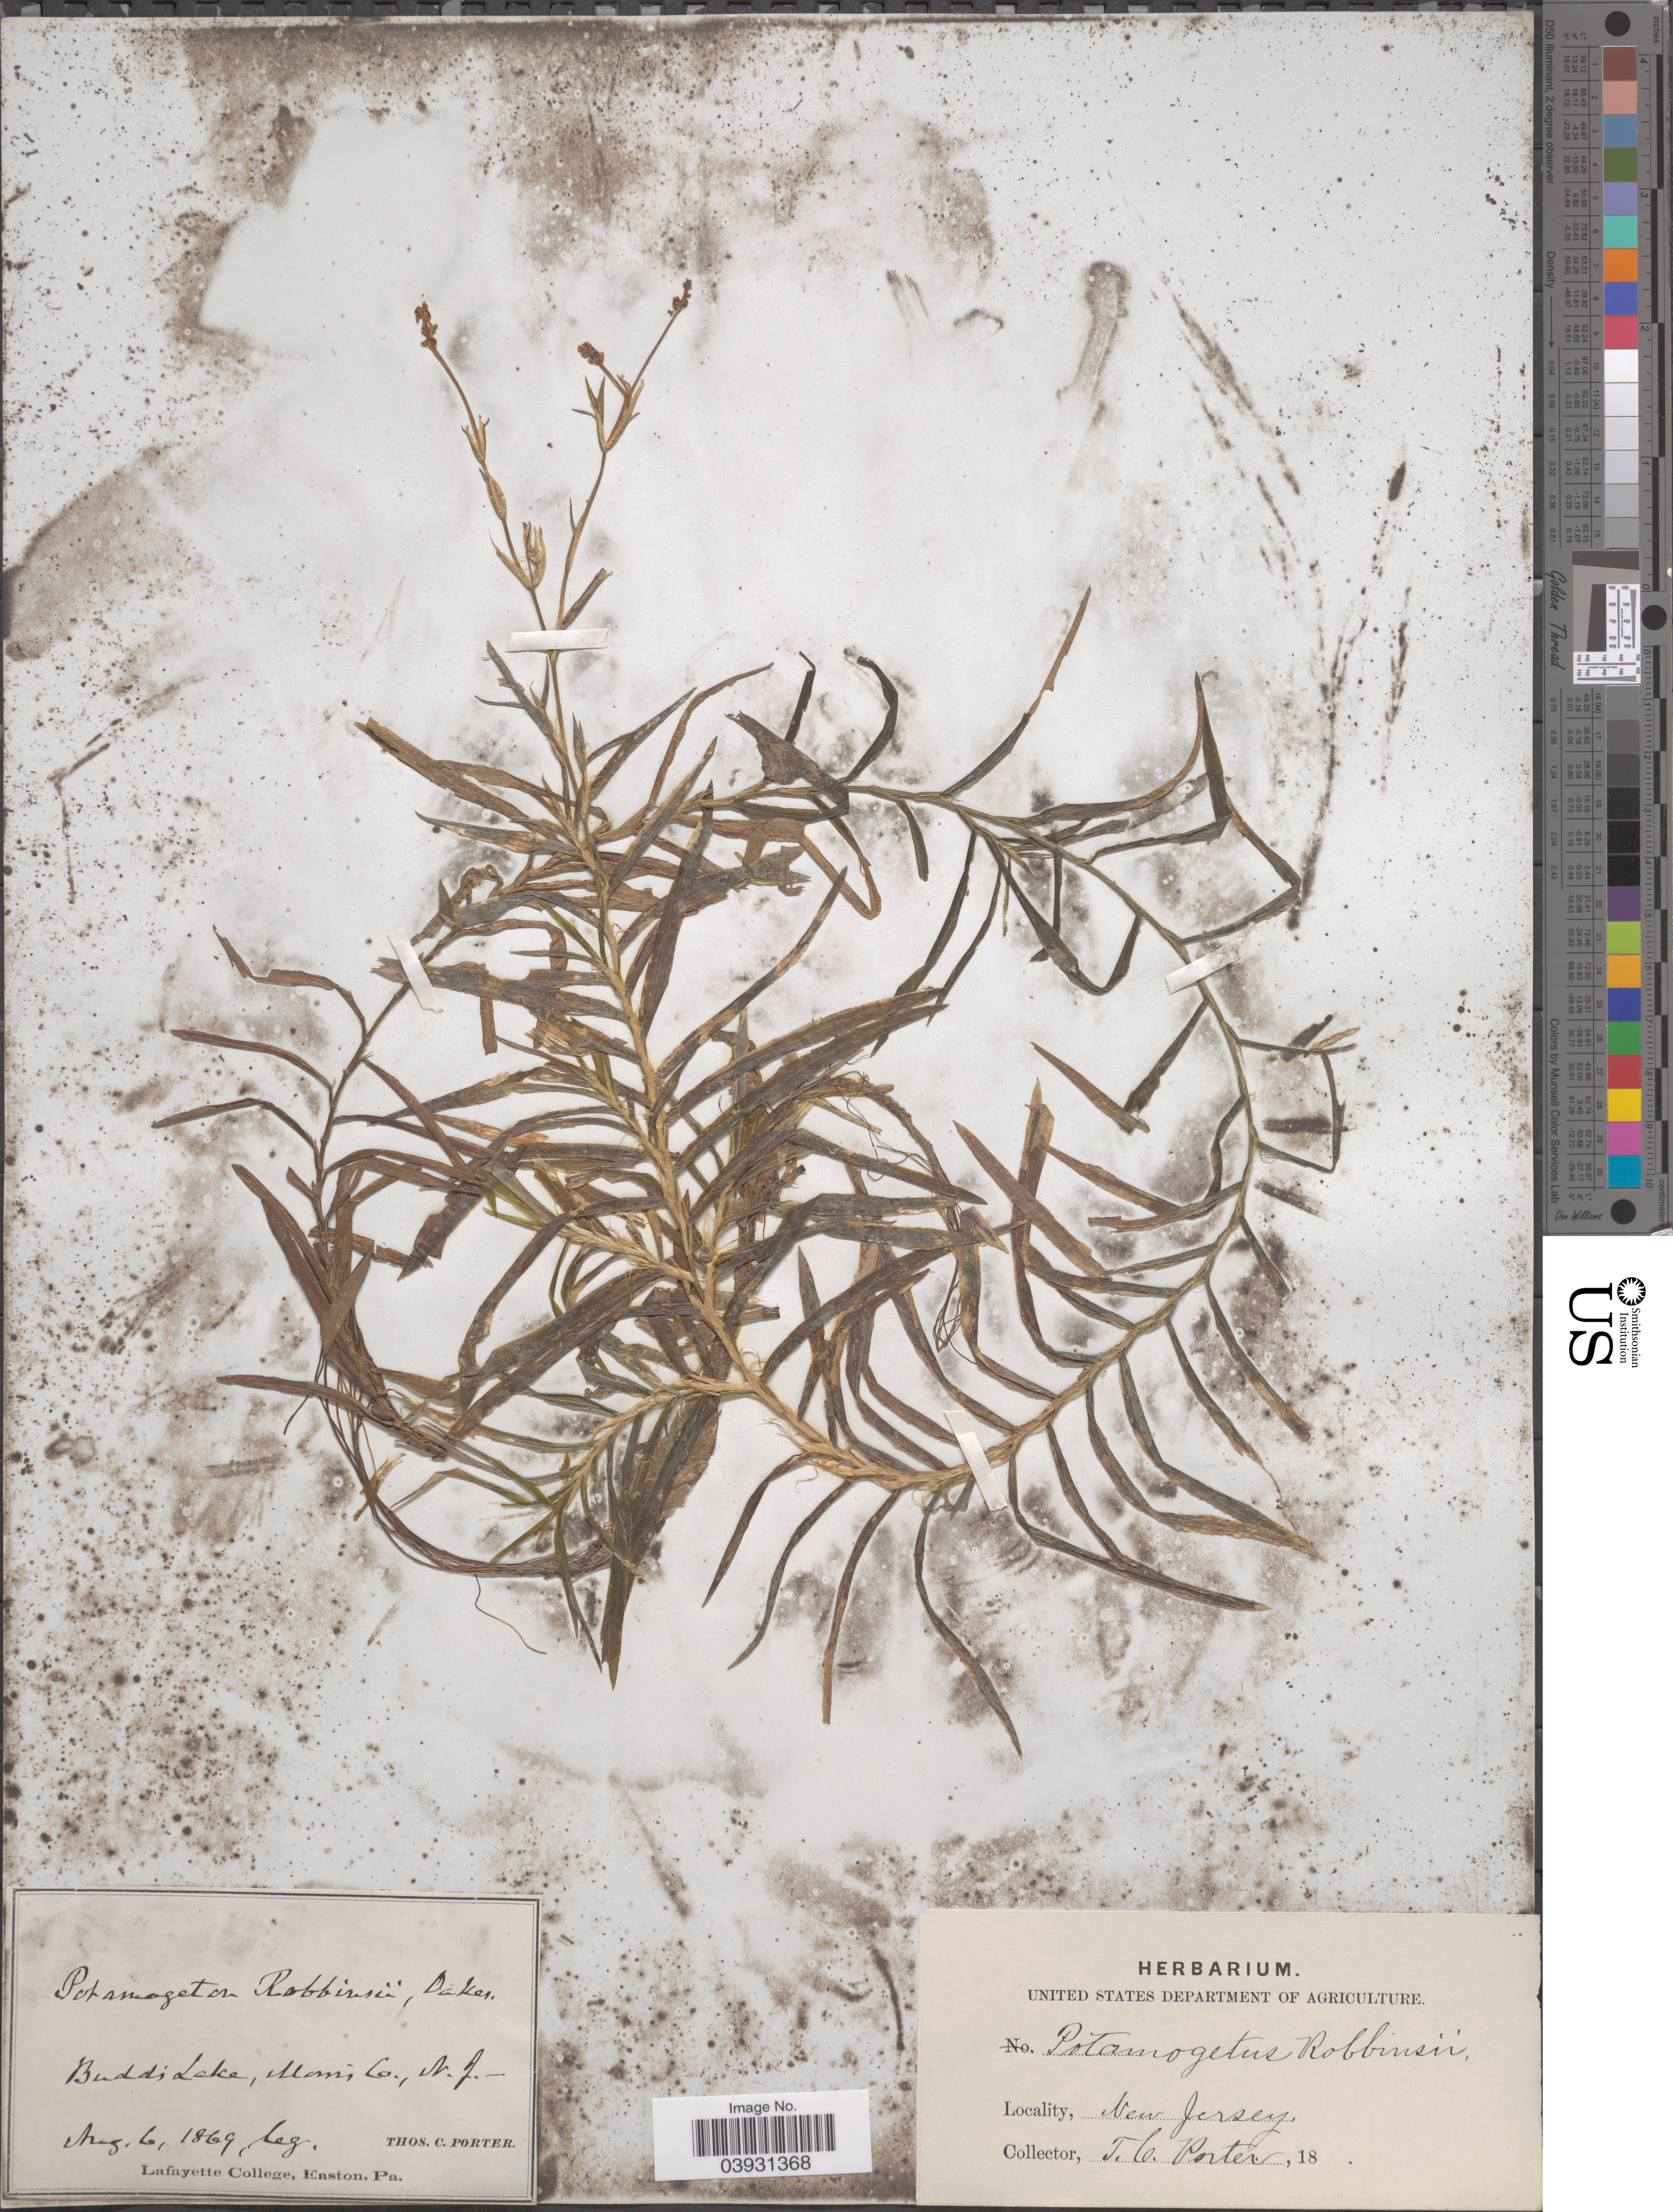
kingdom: Plantae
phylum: Tracheophyta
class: Liliopsida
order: Alismatales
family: Potamogetonaceae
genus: Potamogeton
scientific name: Potamogeton robbinsii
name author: Oakes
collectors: T. Porter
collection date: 1869-08-06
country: United States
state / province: New Jersey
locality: Budd's Lake, Morris Co.